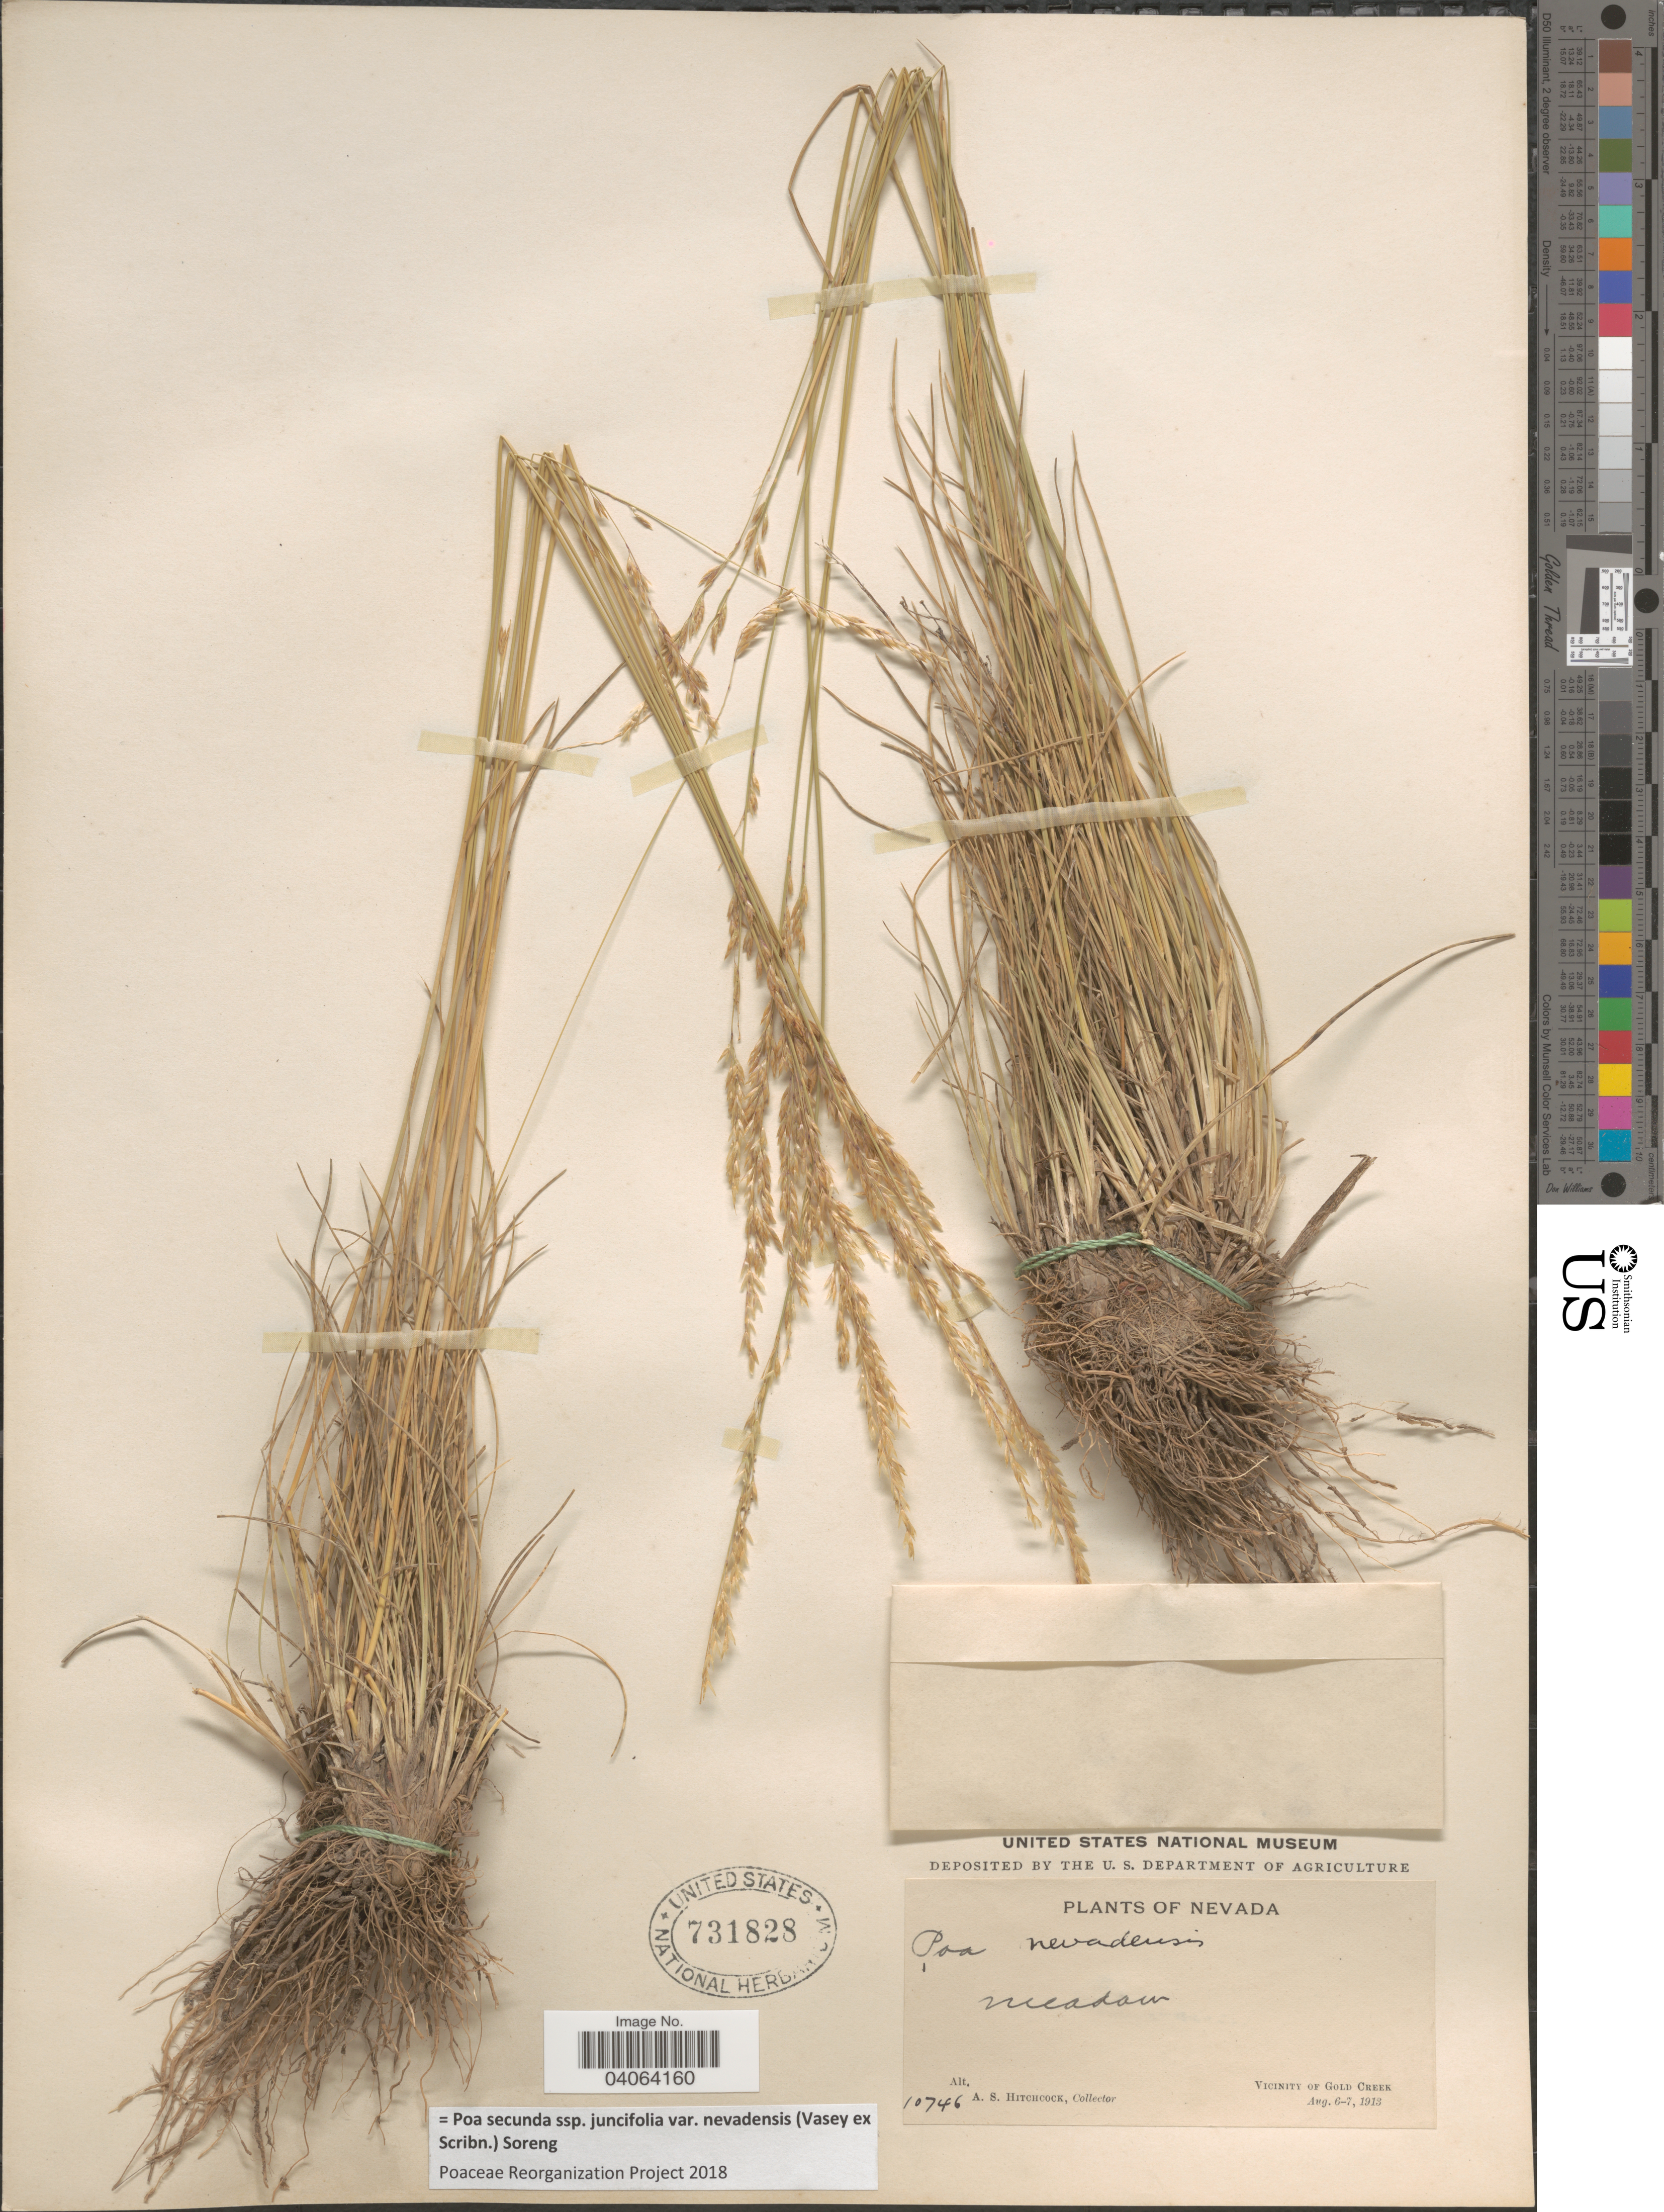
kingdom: Plantae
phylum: Tracheophyta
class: Liliopsida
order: Poales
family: Poaceae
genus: Poa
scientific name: Poa secunda subsp. juncifolia var. nevadensis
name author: (Vasey ex Scribn.) Soreng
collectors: A. S. Hitchcock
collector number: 10746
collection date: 1913-08-06/1913-08-07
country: United States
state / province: Nevada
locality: Vicinity of Gold Creek.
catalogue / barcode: US 731828